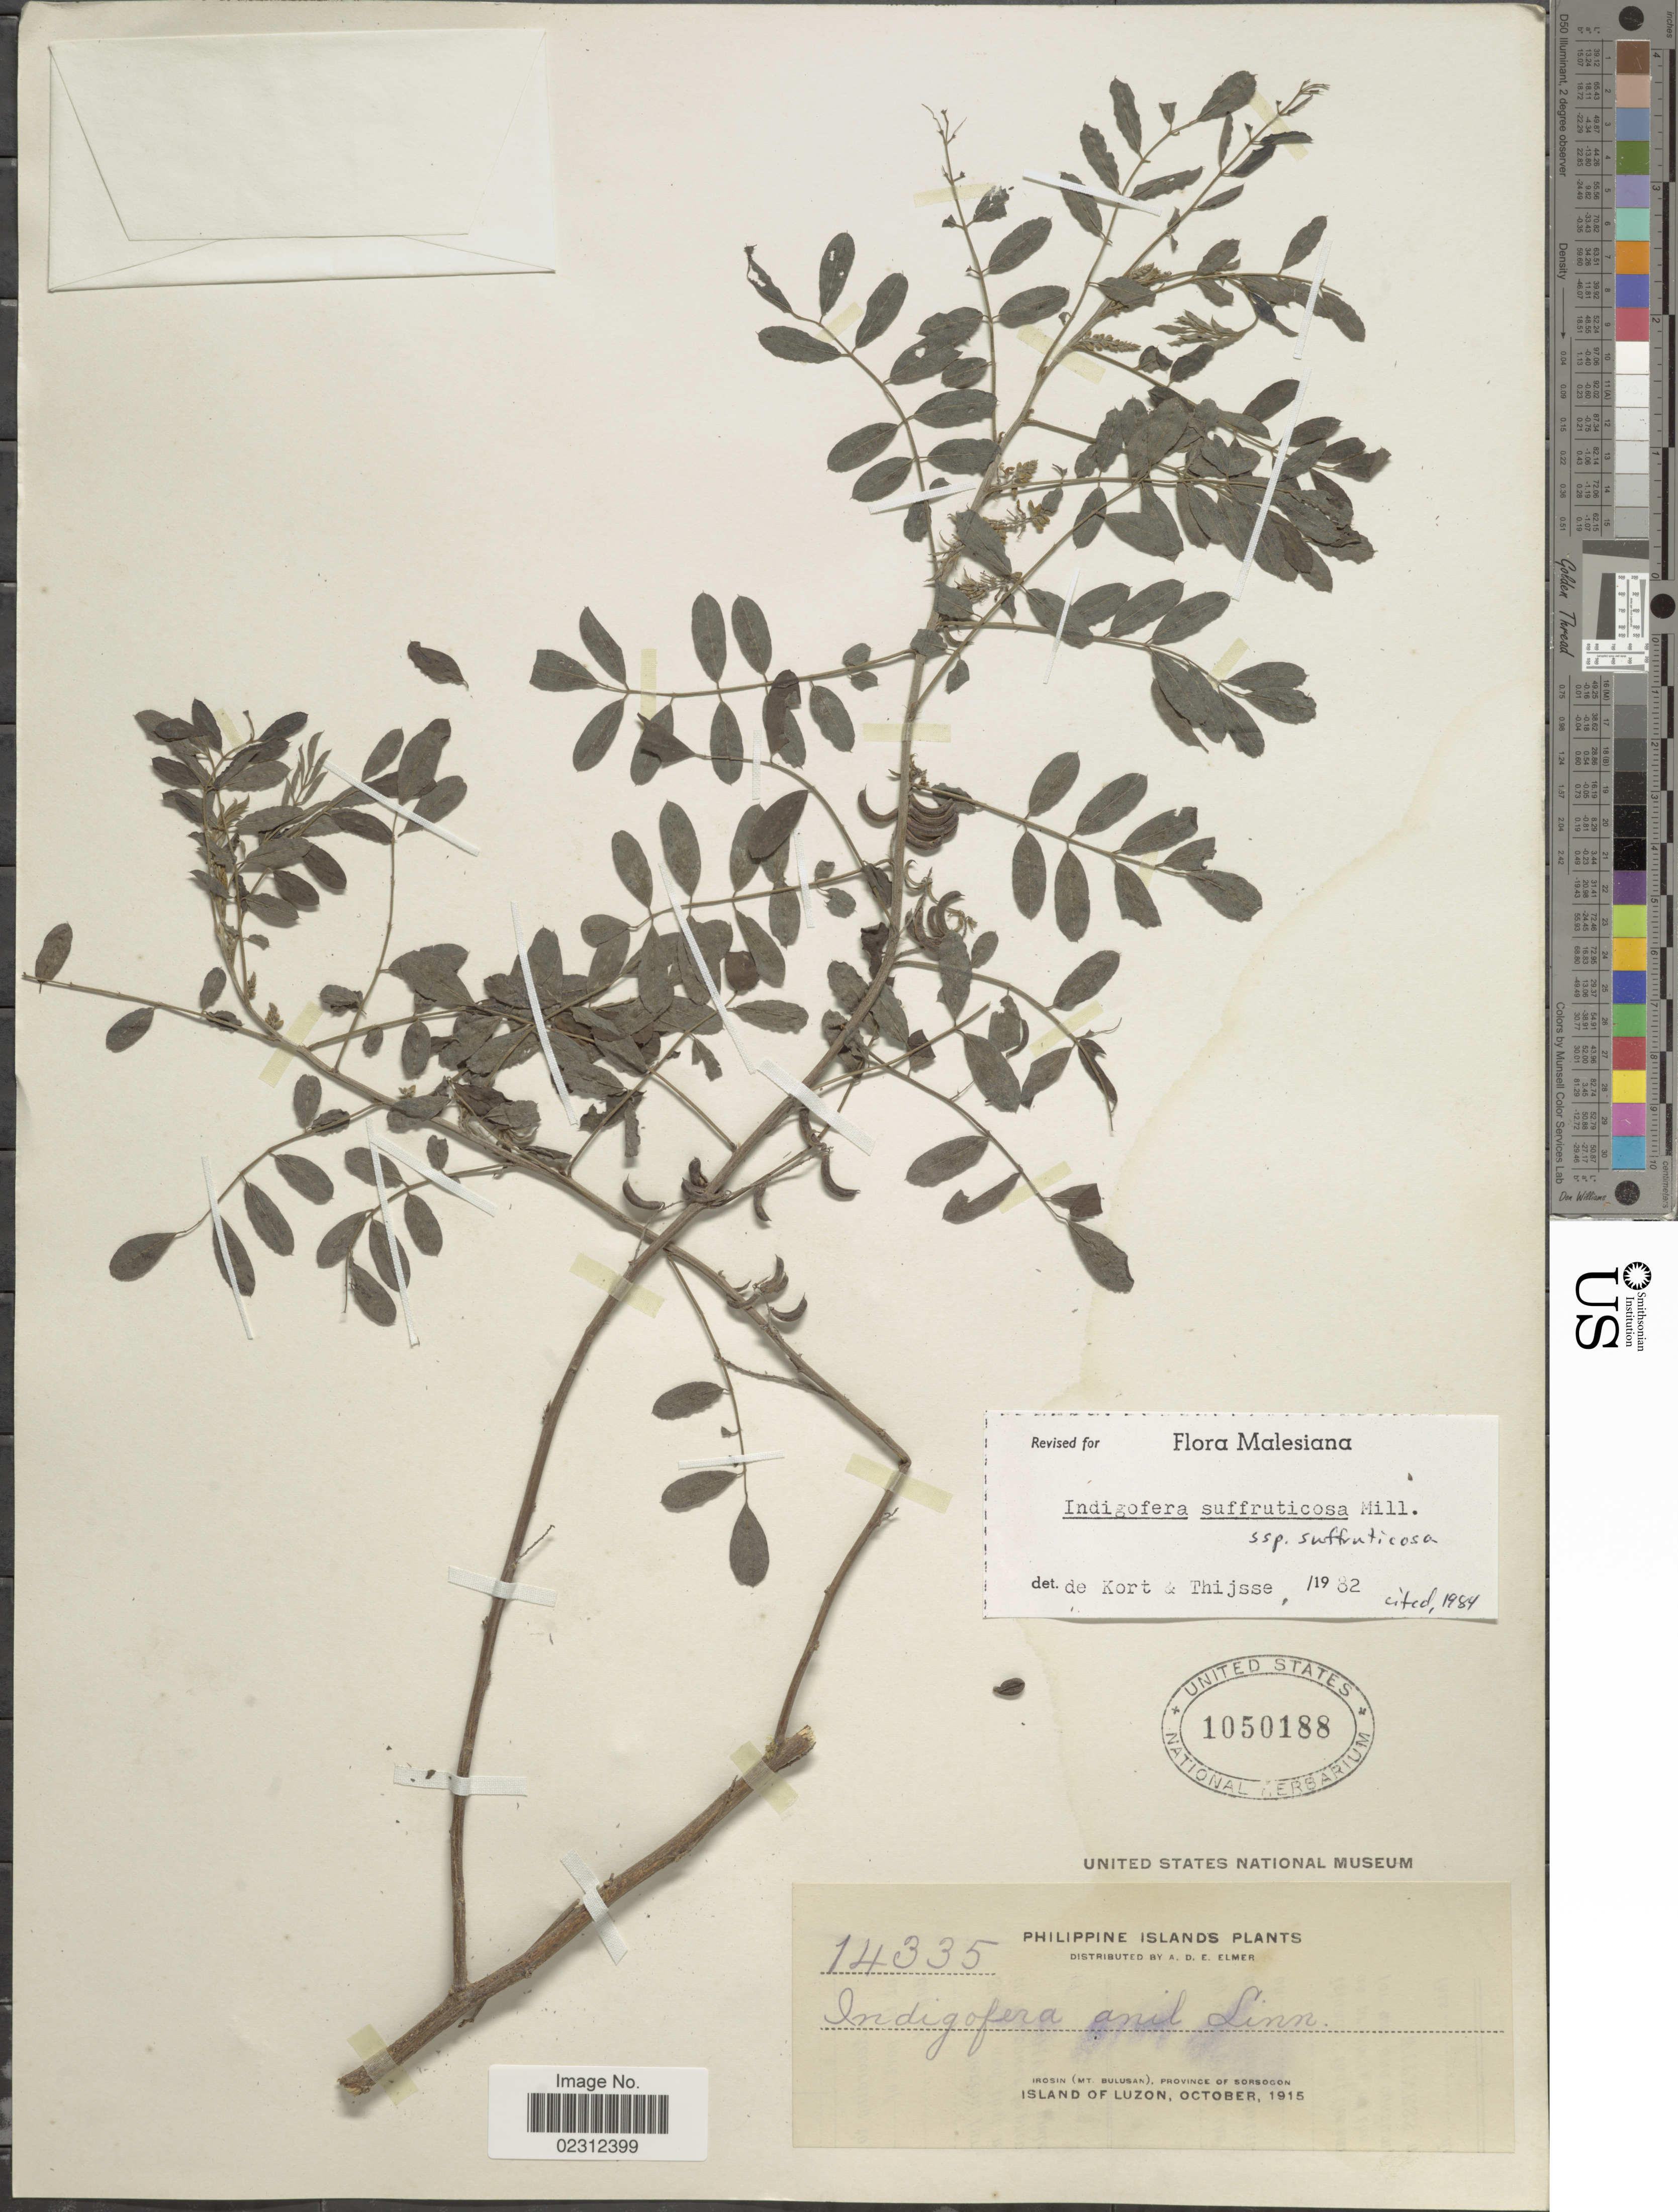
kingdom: Plantae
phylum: Tracheophyta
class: Magnoliopsida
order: Fabales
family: Fabaceae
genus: Indigofera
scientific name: Indigofera suffruticosa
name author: Mill.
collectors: A. D. E. Elmer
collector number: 14335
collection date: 1915-10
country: Philippines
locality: Irosin (Mt. Bulusan), Province of Sorsogon, Island of Luzon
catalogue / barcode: US 1050188